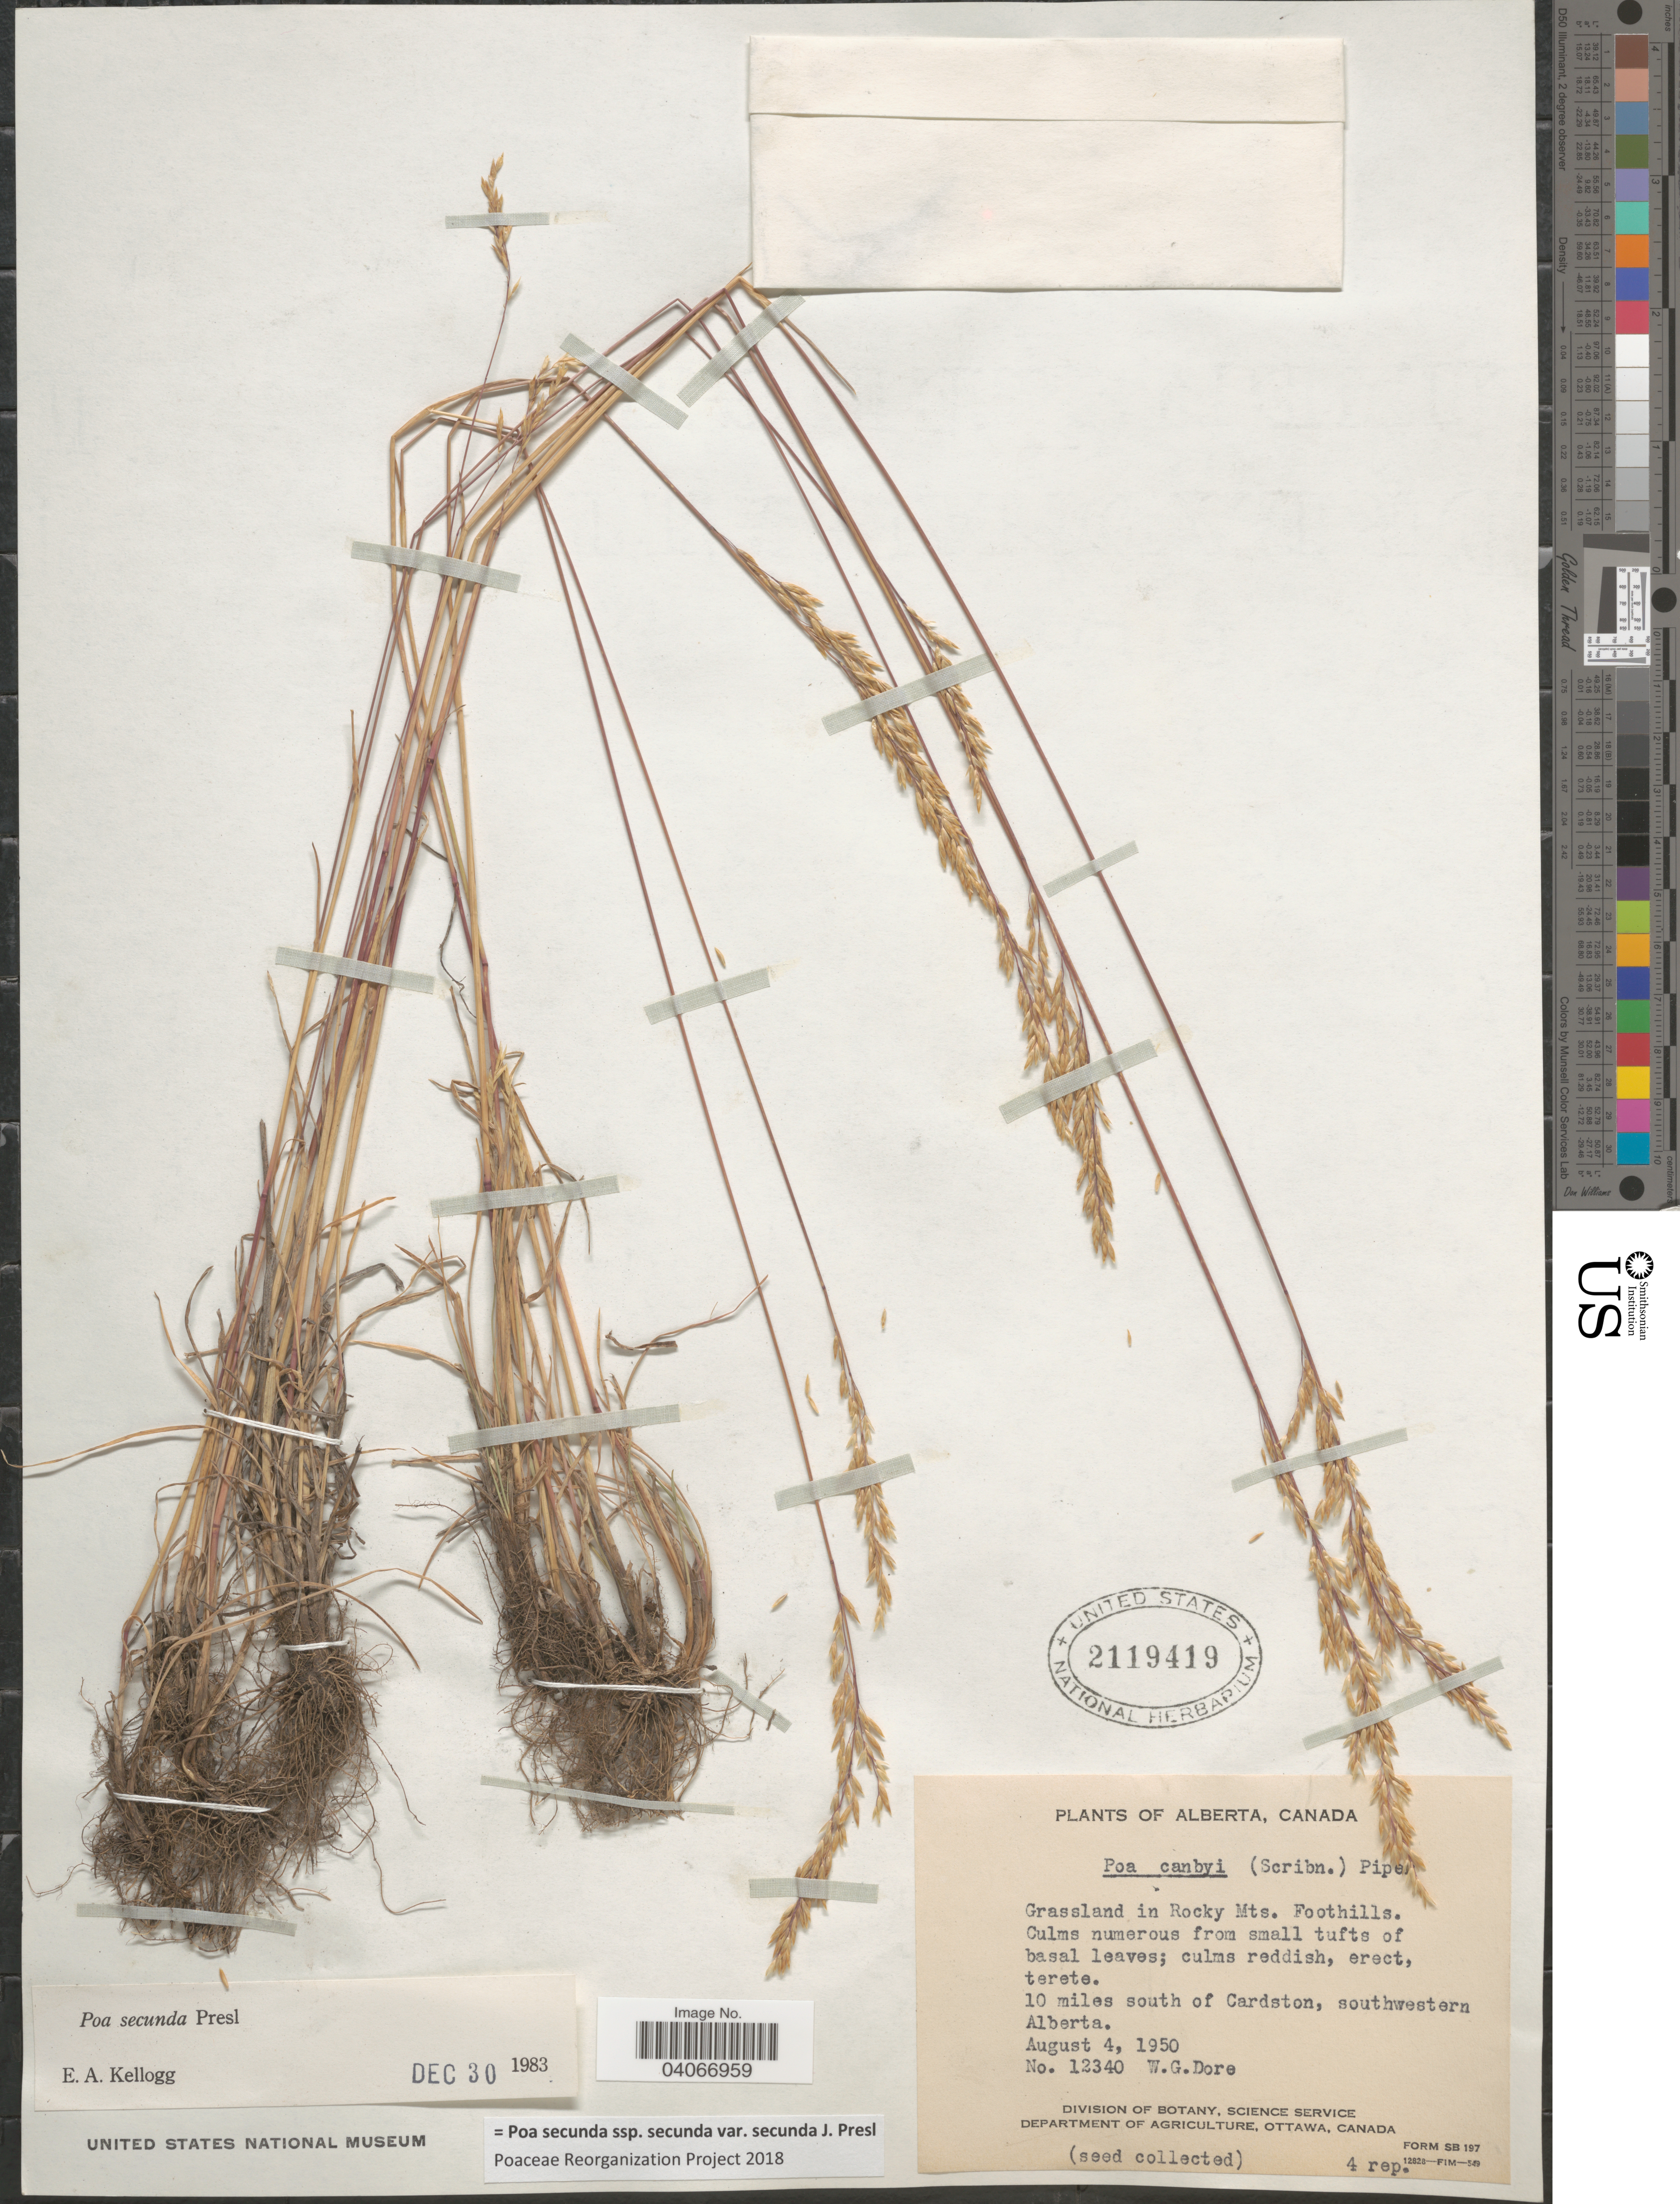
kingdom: Plantae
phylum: Tracheophyta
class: Liliopsida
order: Poales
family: Poaceae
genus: Poa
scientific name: Poa secunda subsp. secunda var. secunda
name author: J. Presl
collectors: W. Dore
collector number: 12340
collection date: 1950-08-04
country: Canada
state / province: Alberta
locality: Grassland in Rocky Mts. Foothills. 10 miles south of Cardston, southwestern Alberta.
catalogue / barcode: US 2119419